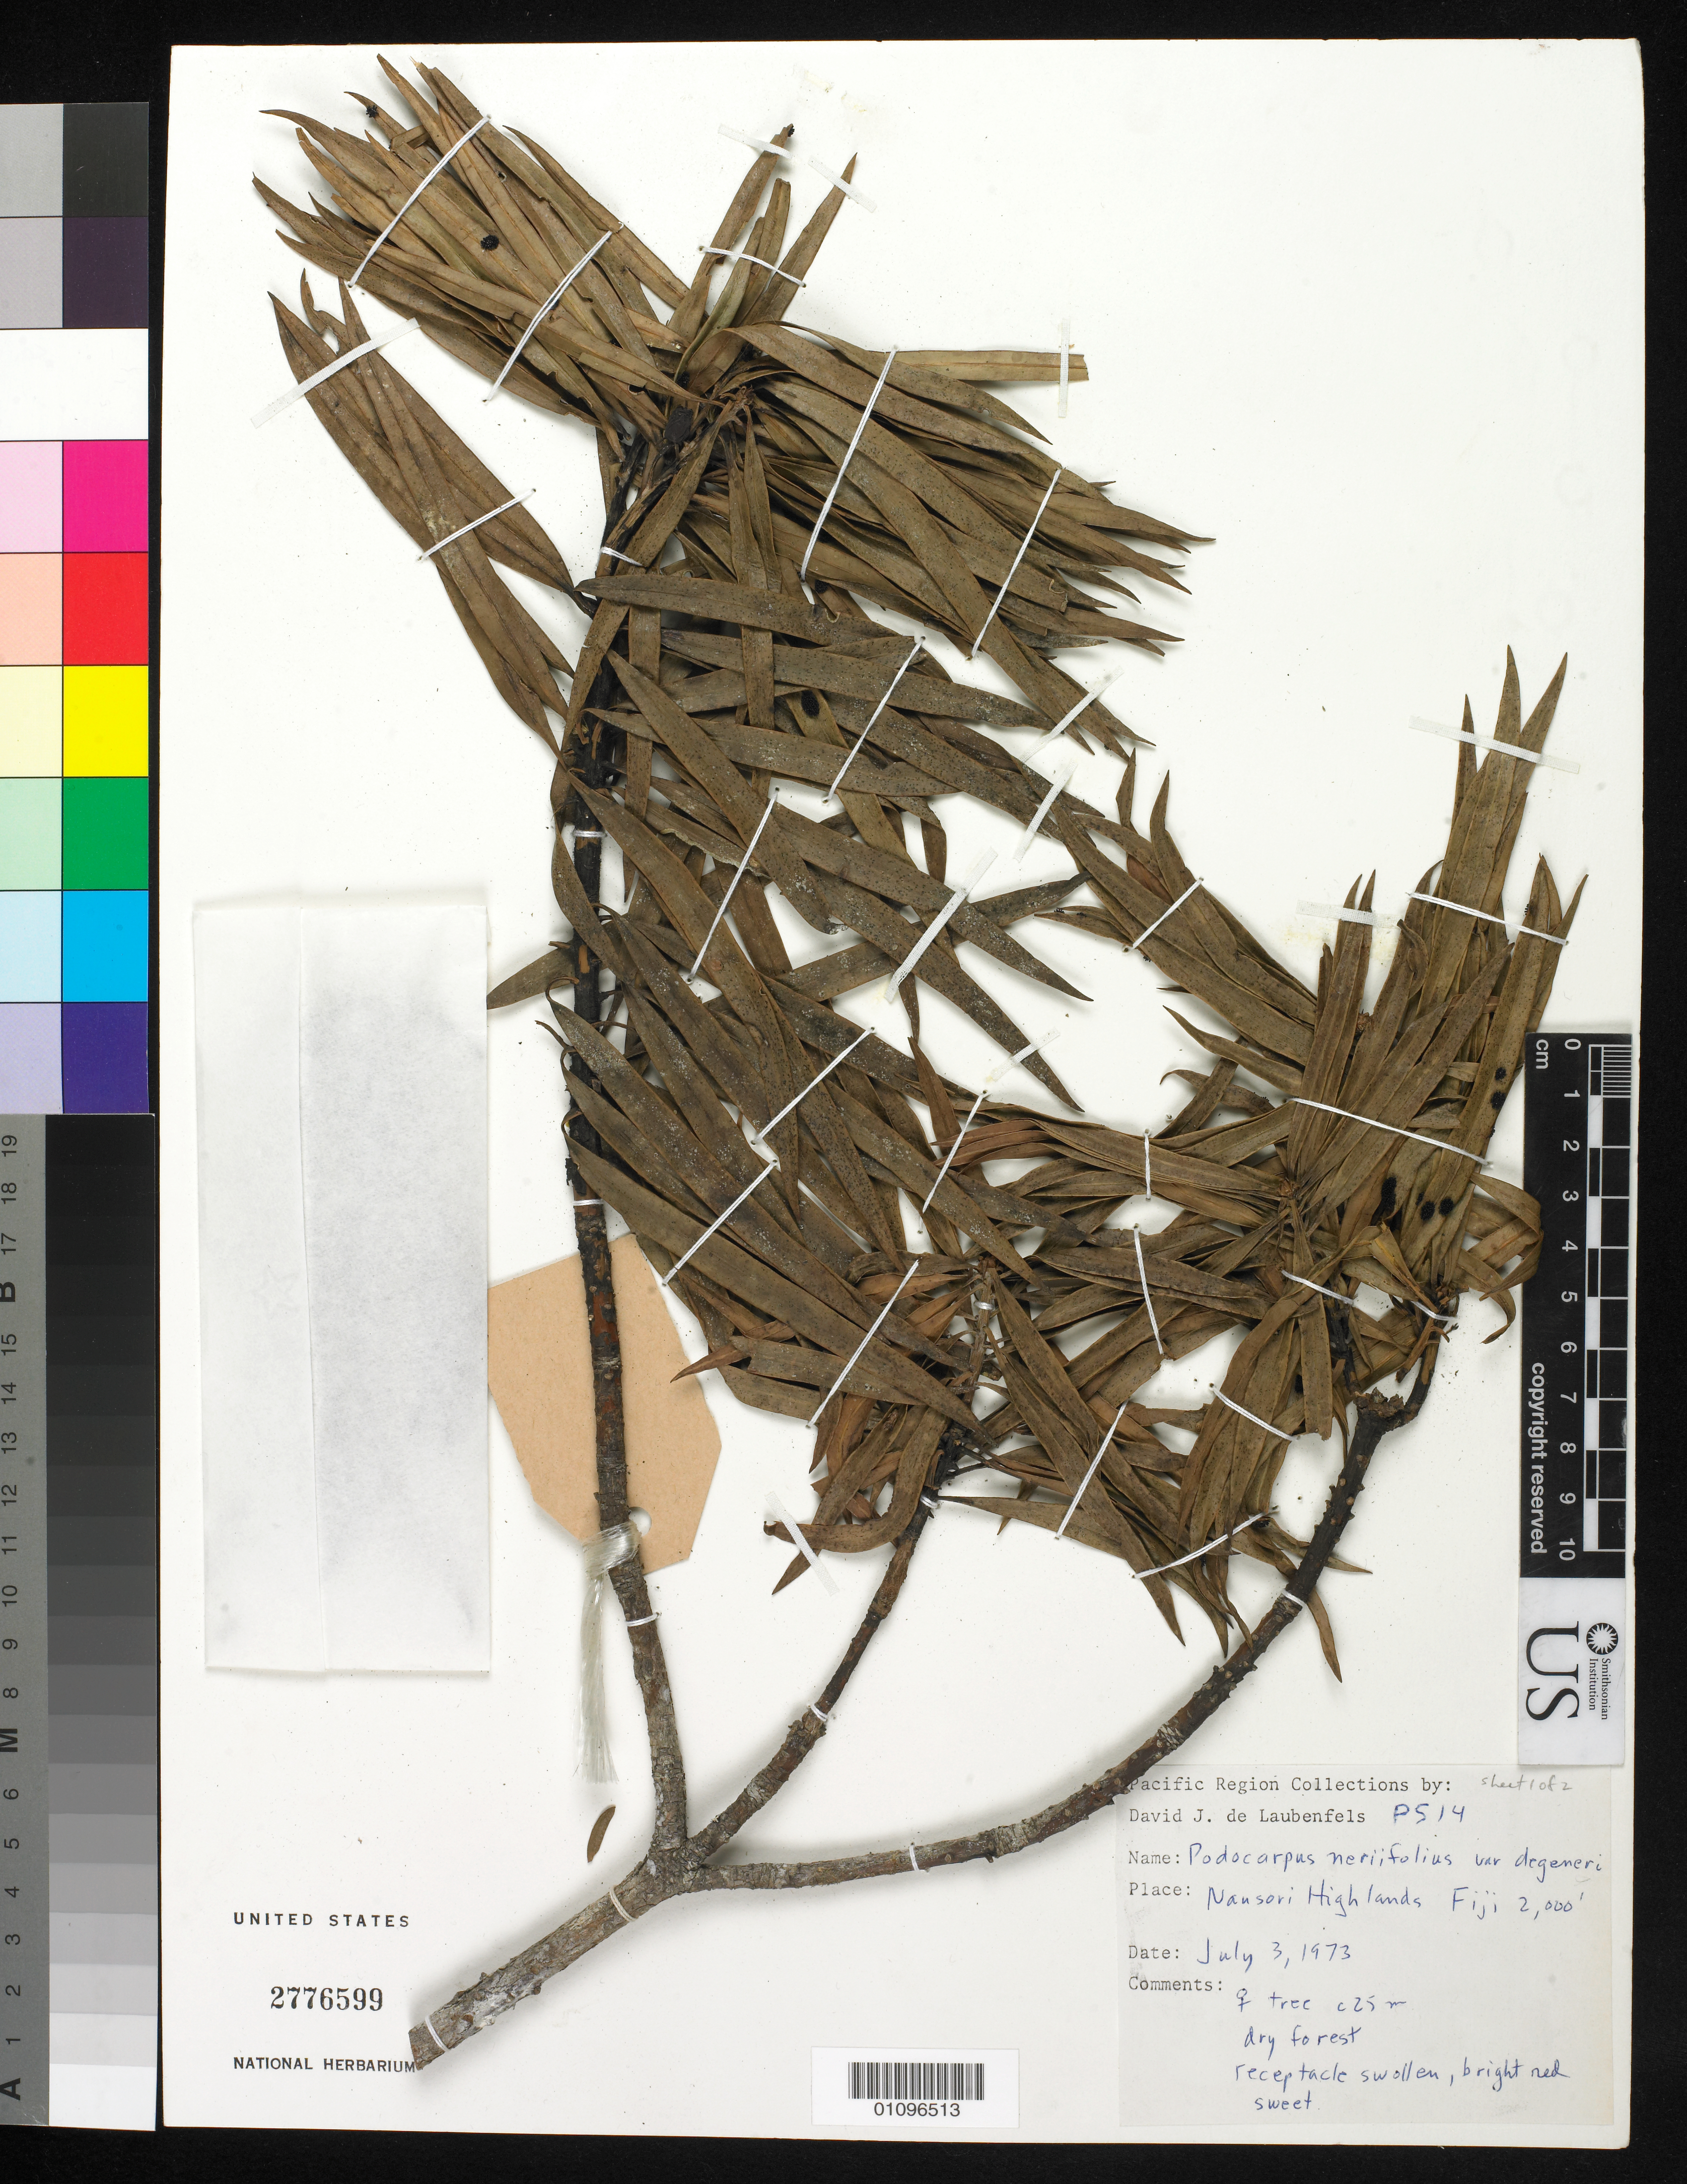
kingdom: Plantae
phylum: Tracheophyta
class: Pinopsida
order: Pinales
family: Podocarpaceae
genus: Podocarpus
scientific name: Podocarpus neriifolius var. degeneri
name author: N.E. Gray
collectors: D. J. de Laubenfels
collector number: P514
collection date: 1973-07-03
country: Fiji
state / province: Western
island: Viti Levu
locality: Nausori Highlands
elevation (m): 610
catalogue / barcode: US 2776599